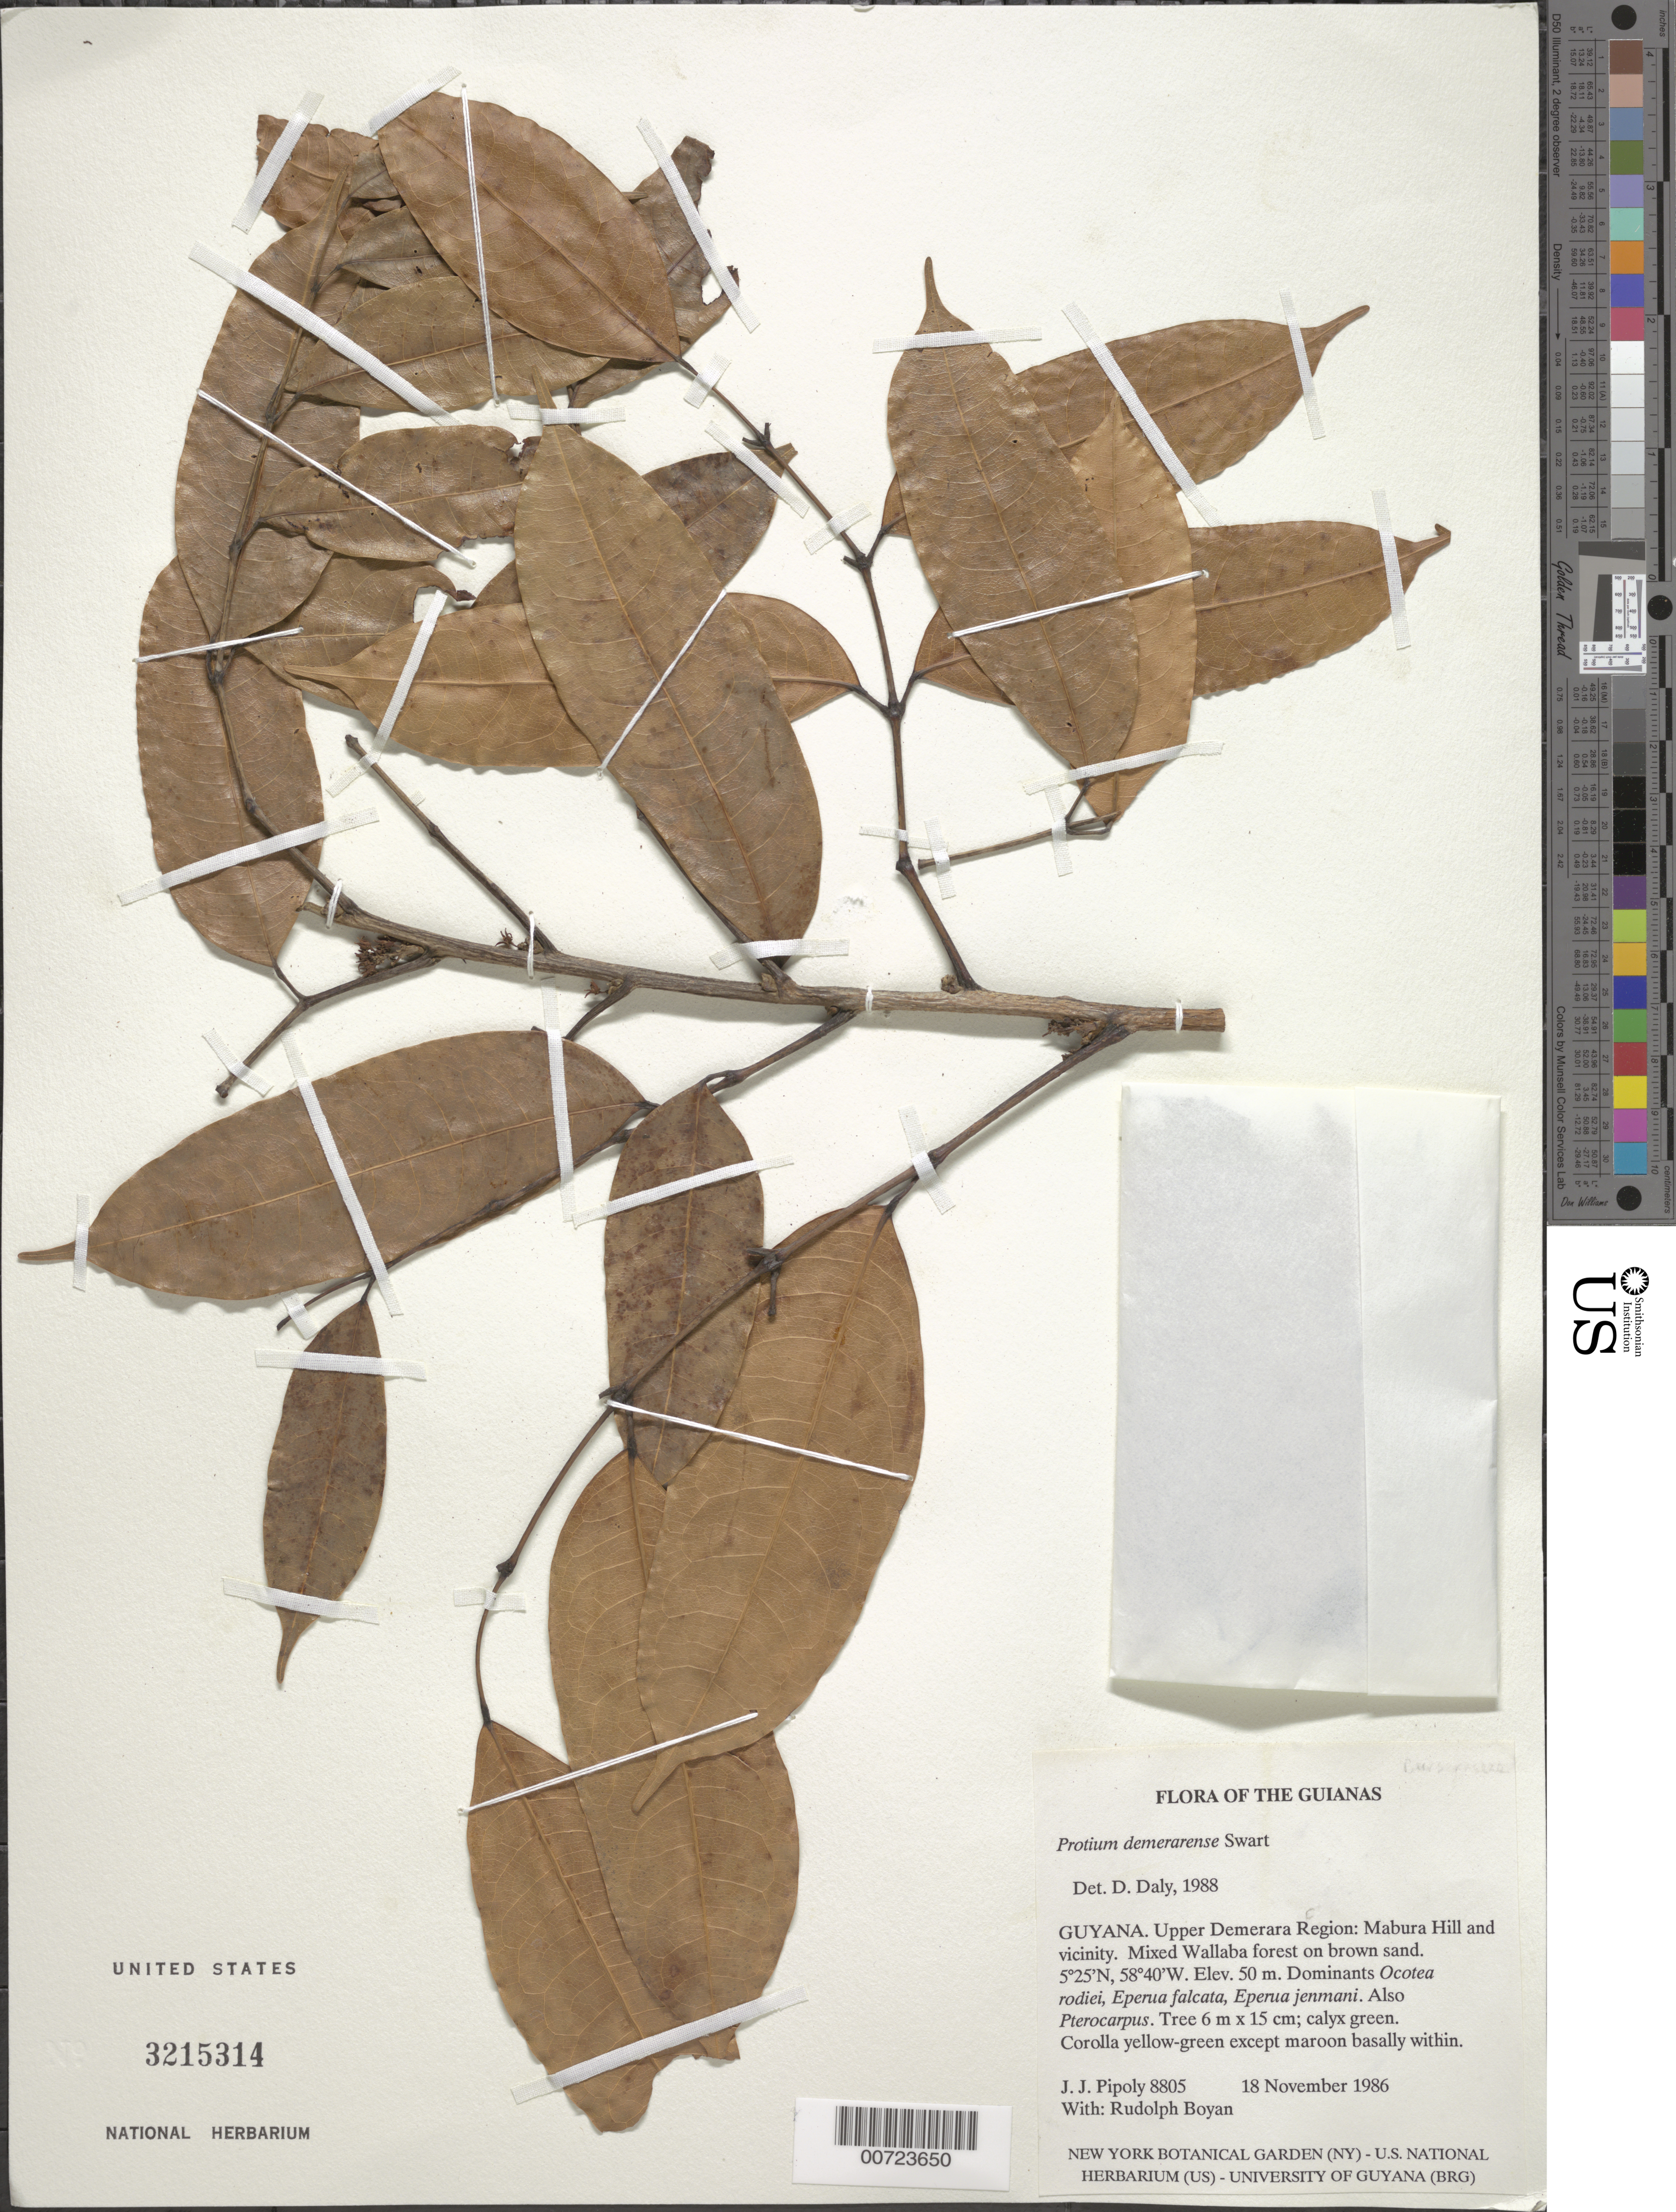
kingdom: Plantae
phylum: Tracheophyta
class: Magnoliopsida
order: Sapindales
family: Burseraceae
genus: Protium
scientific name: Protium demerarense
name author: Swart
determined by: Daly, D. C.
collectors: J. J. Pipoly & R. Boyan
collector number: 8805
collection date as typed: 18 November 1986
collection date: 1986-11-18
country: Guyana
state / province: U. Demerara-Berbice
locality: Mabura Hill and vicinity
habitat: Mixed Wallaba forest on brown sand. Dominants: Ocotea rodiaei, Eperua falcata, E. jenmanii. Pterocarpus also present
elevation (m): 50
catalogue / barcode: US 3215314